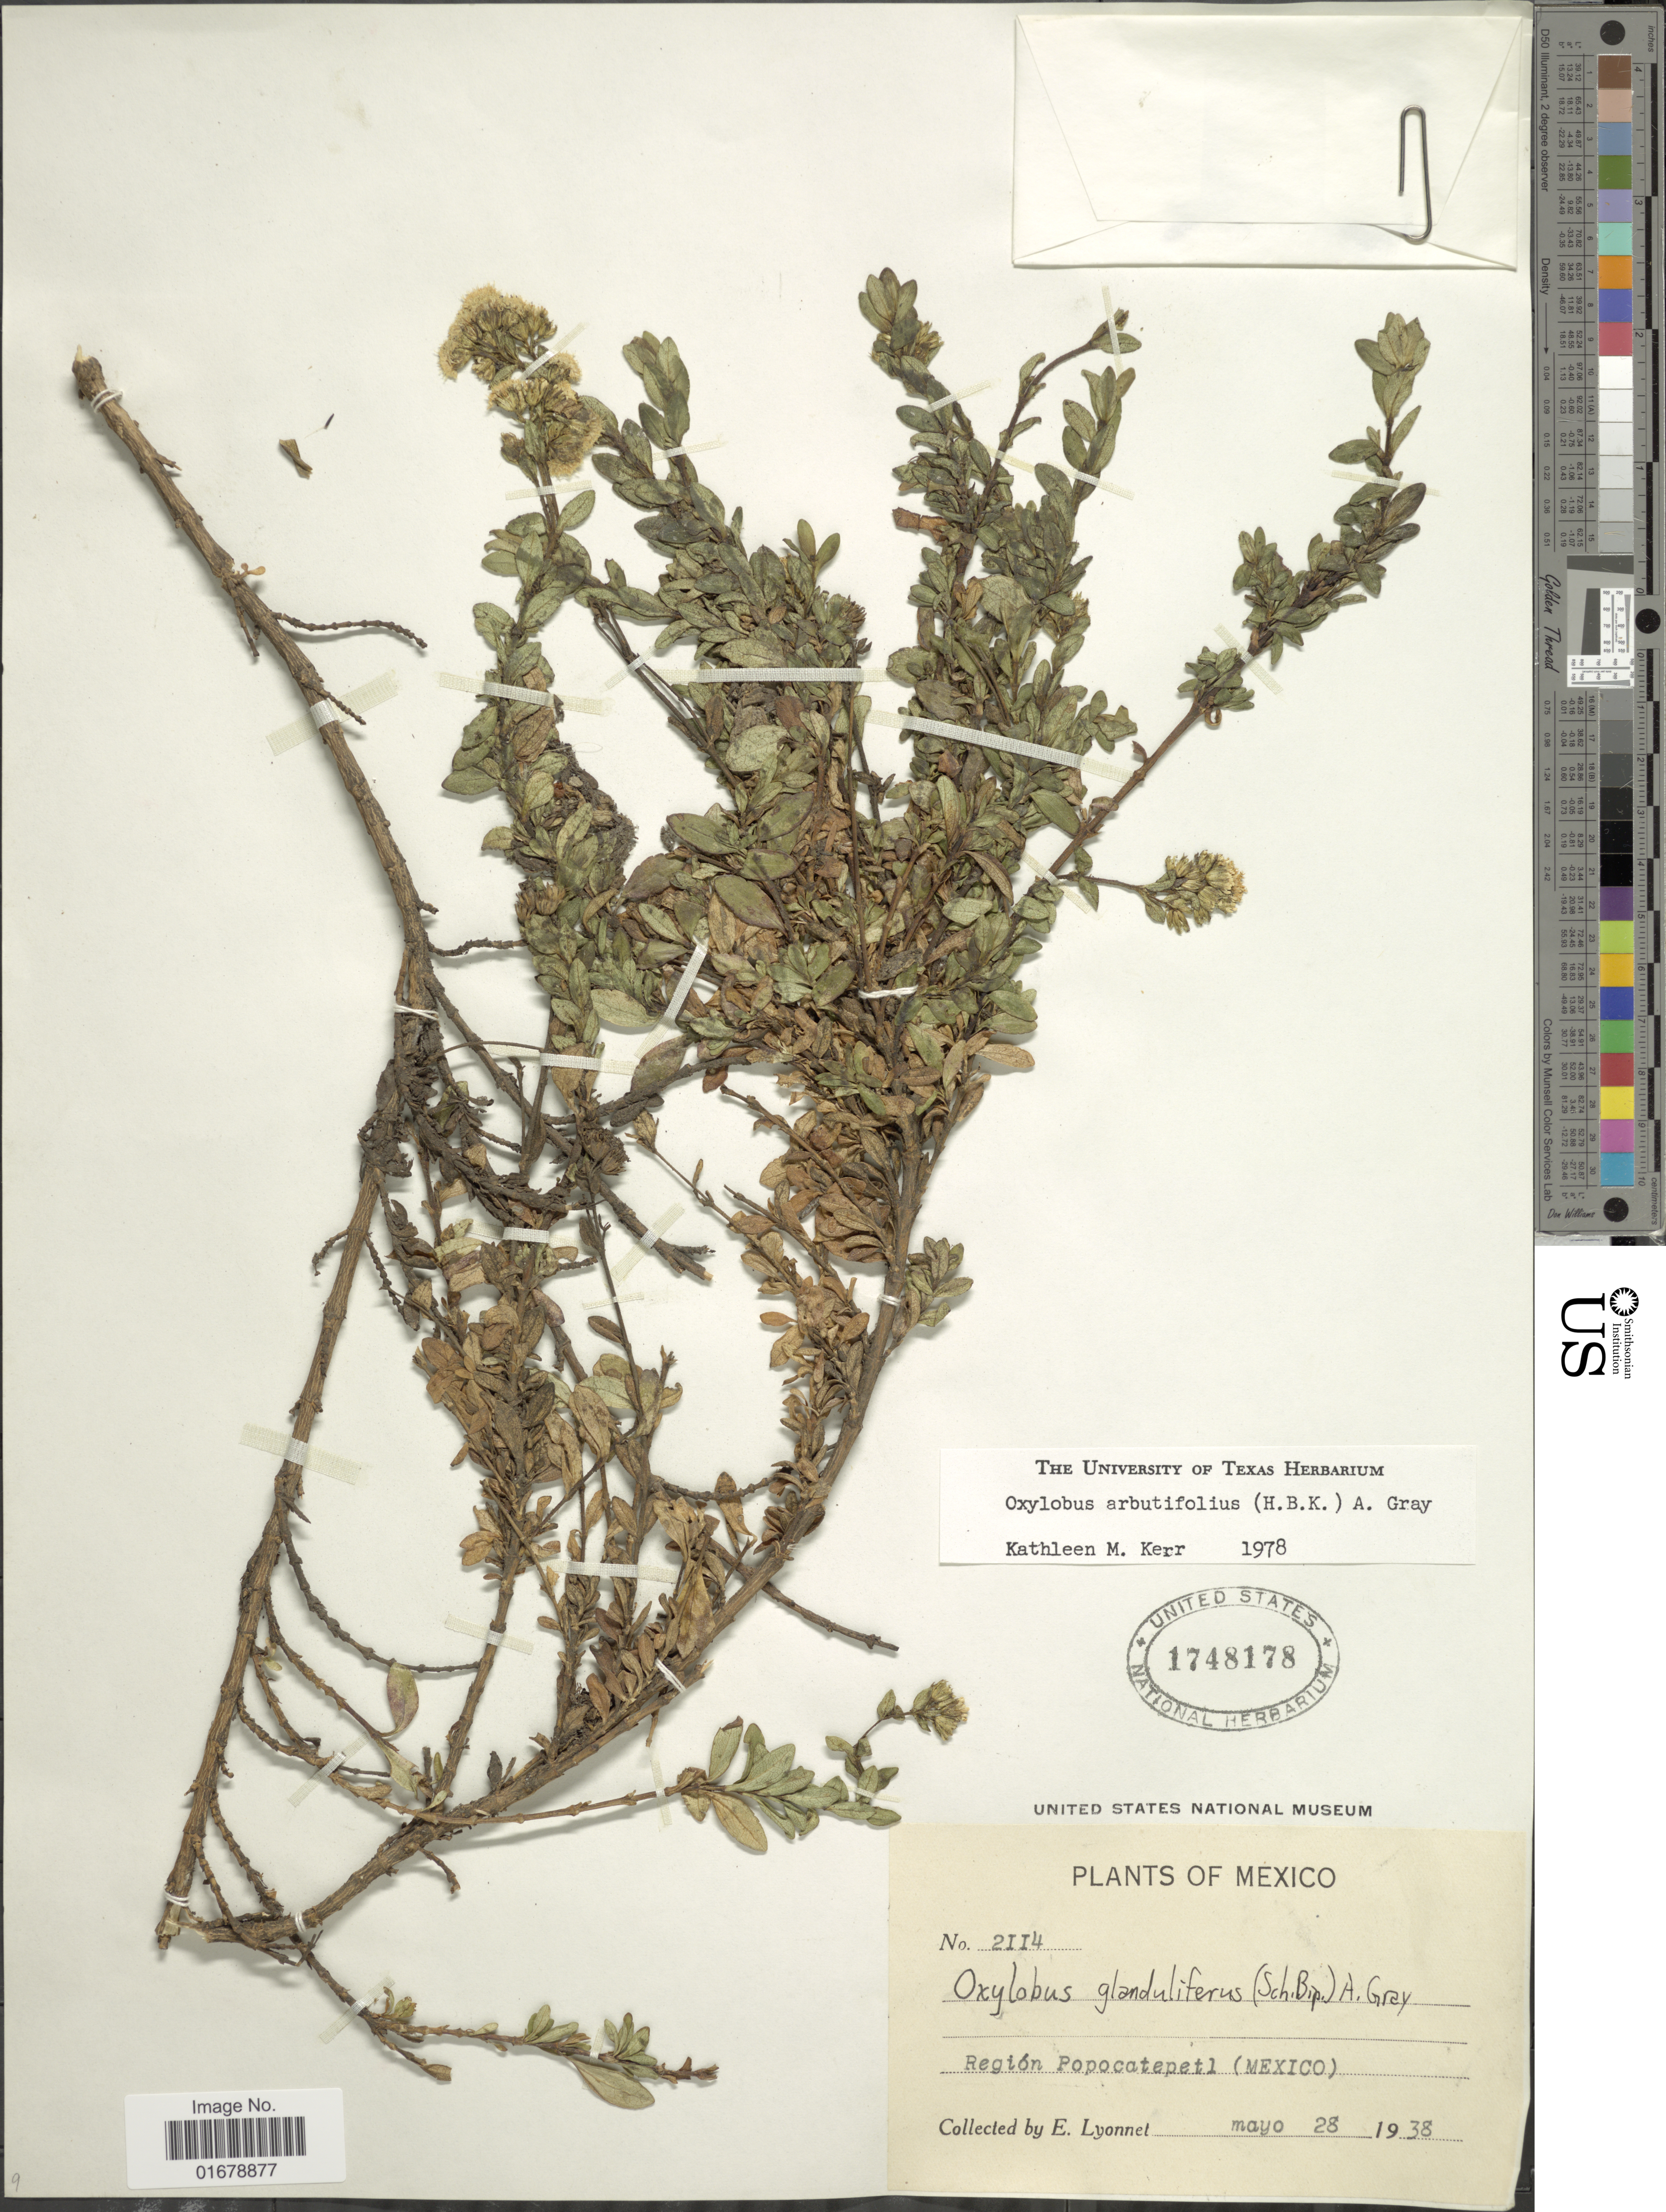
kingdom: Plantae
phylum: Tracheophyta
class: Magnoliopsida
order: Asterales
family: Asteraceae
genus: Oxylobus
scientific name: Oxylobus arbutifolius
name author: (Kunth) A. Gray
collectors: E. Lyonnet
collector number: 2114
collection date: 1938-05-28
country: Mexico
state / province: México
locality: Region Popocatepetl (México)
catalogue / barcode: US 1748178